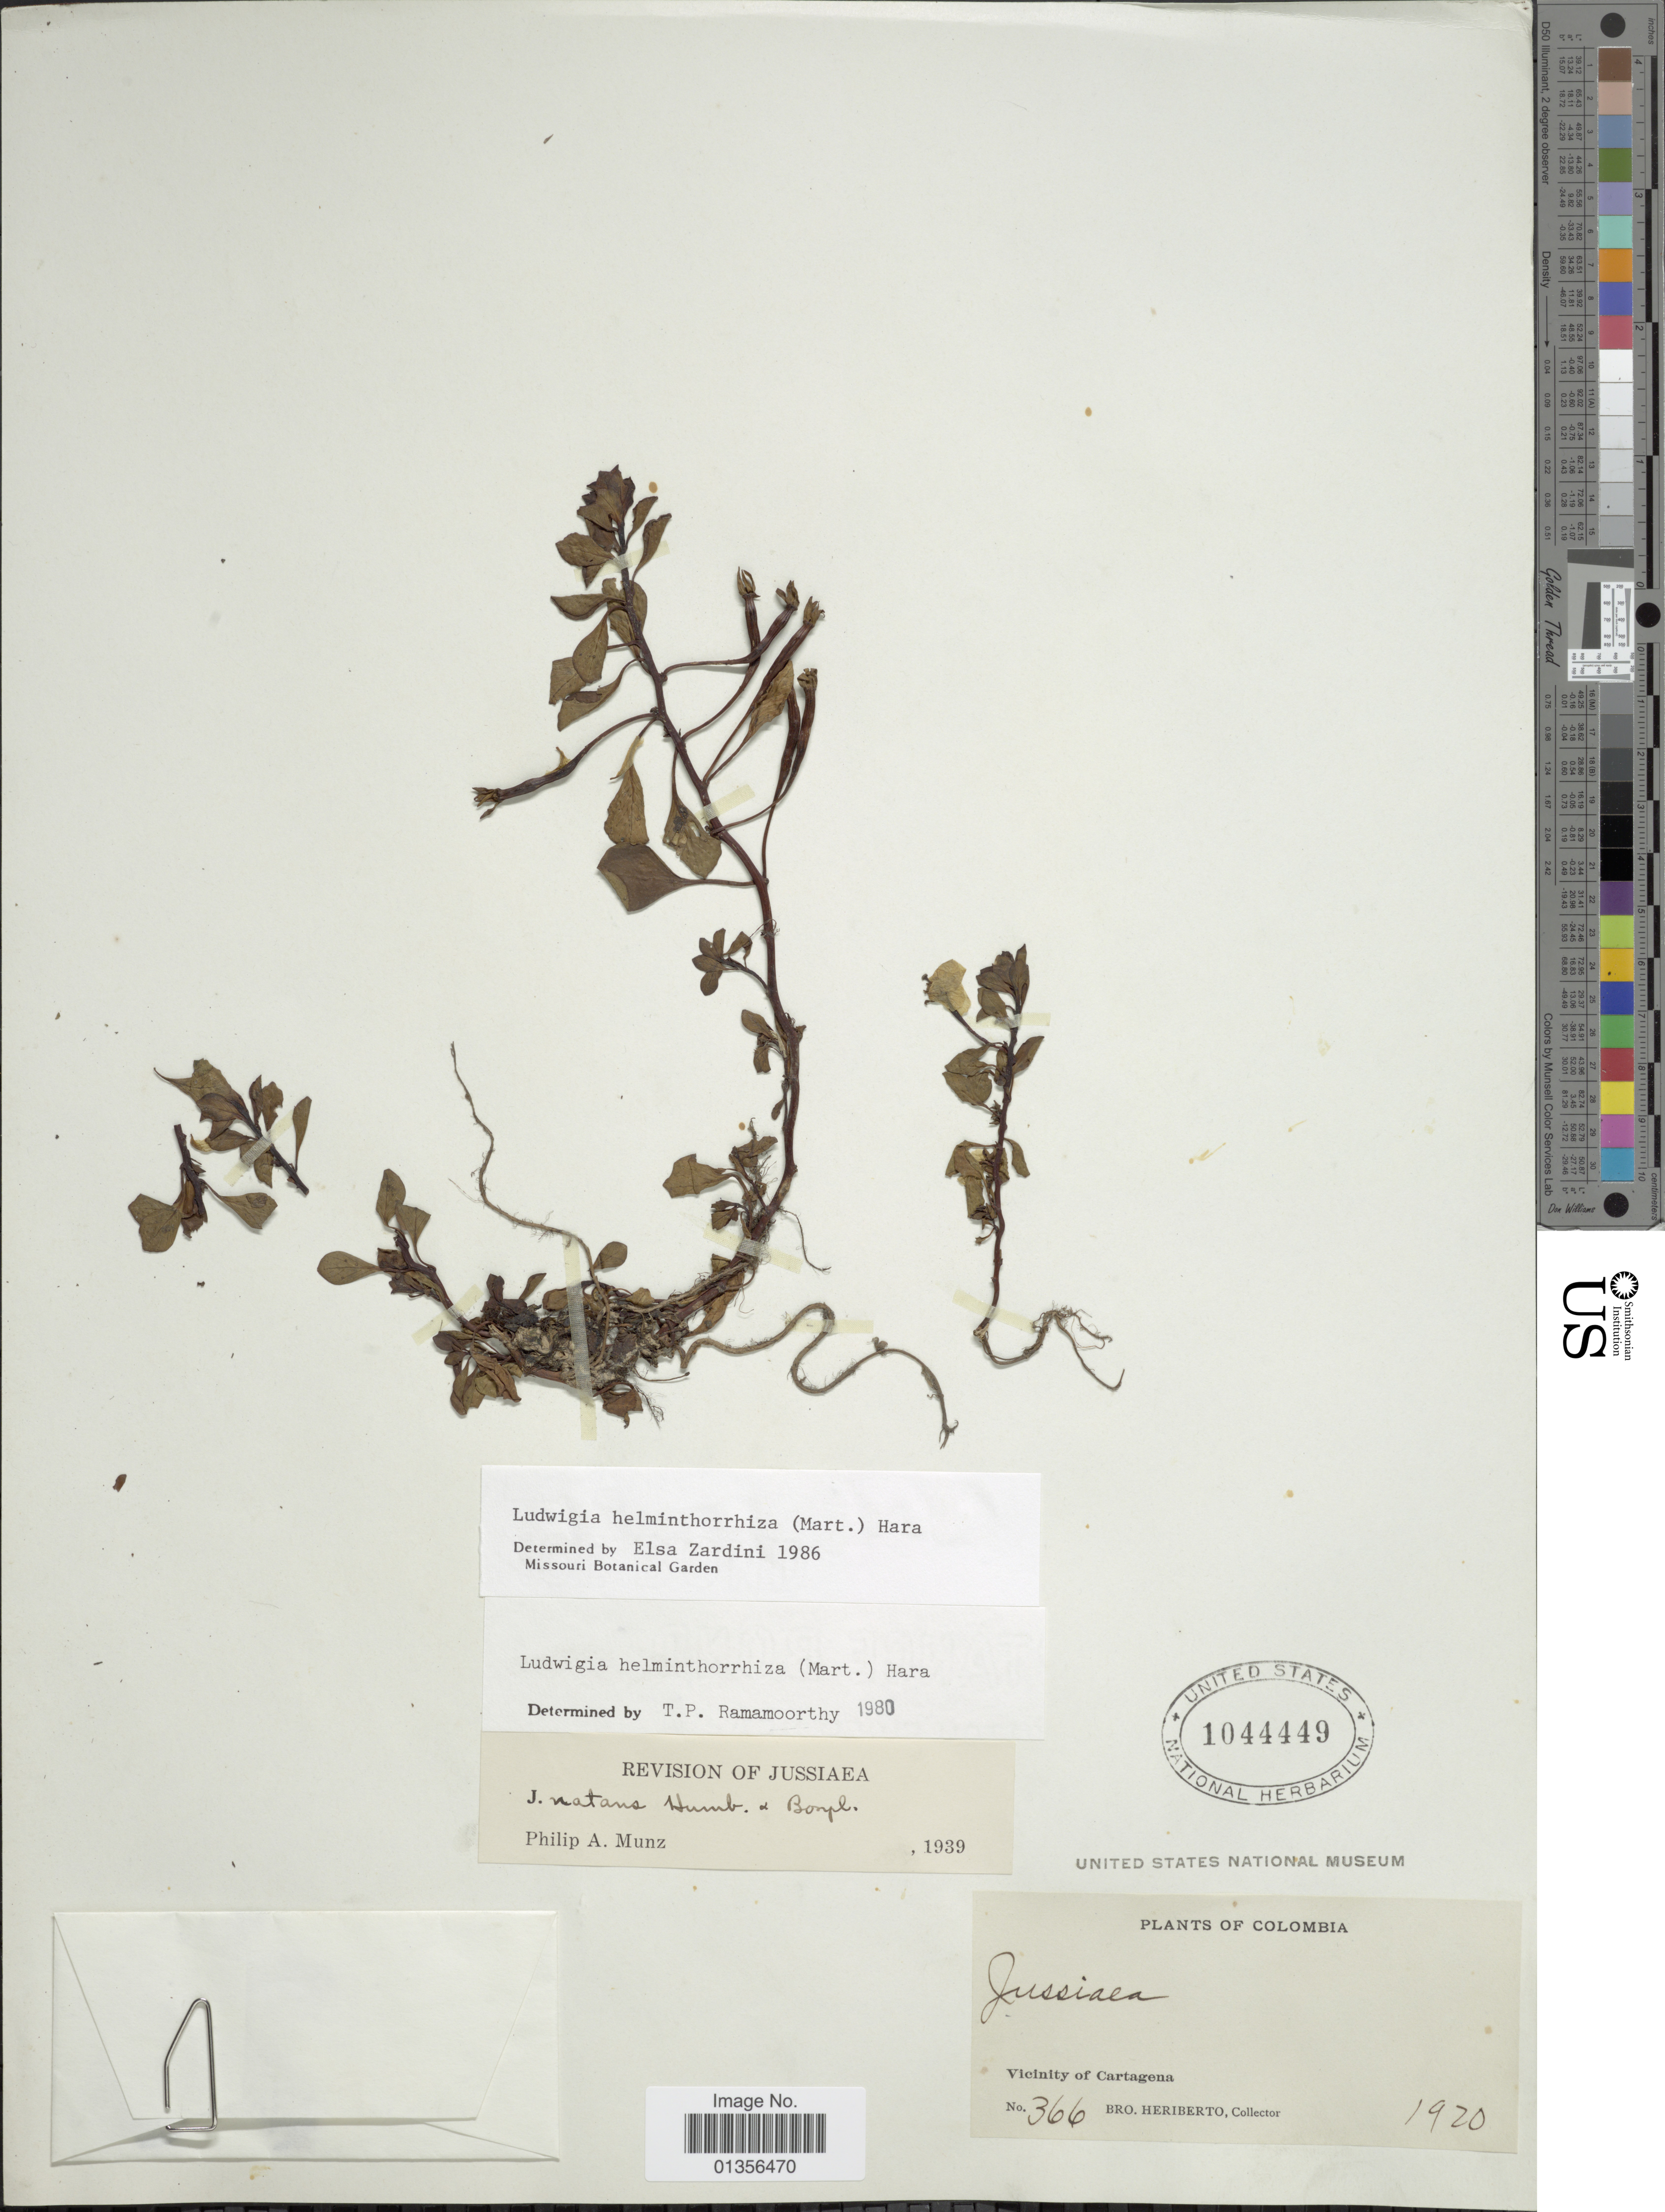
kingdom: Plantae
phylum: Tracheophyta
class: Magnoliopsida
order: Myrtales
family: Onagraceae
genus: Ludwigia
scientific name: Ludwigia helminthorrhiza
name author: (Mart.) H. Hara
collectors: B. Heriberto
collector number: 366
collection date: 1920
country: Colombia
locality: Vicinity of Cartagena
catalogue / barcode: US 1044449